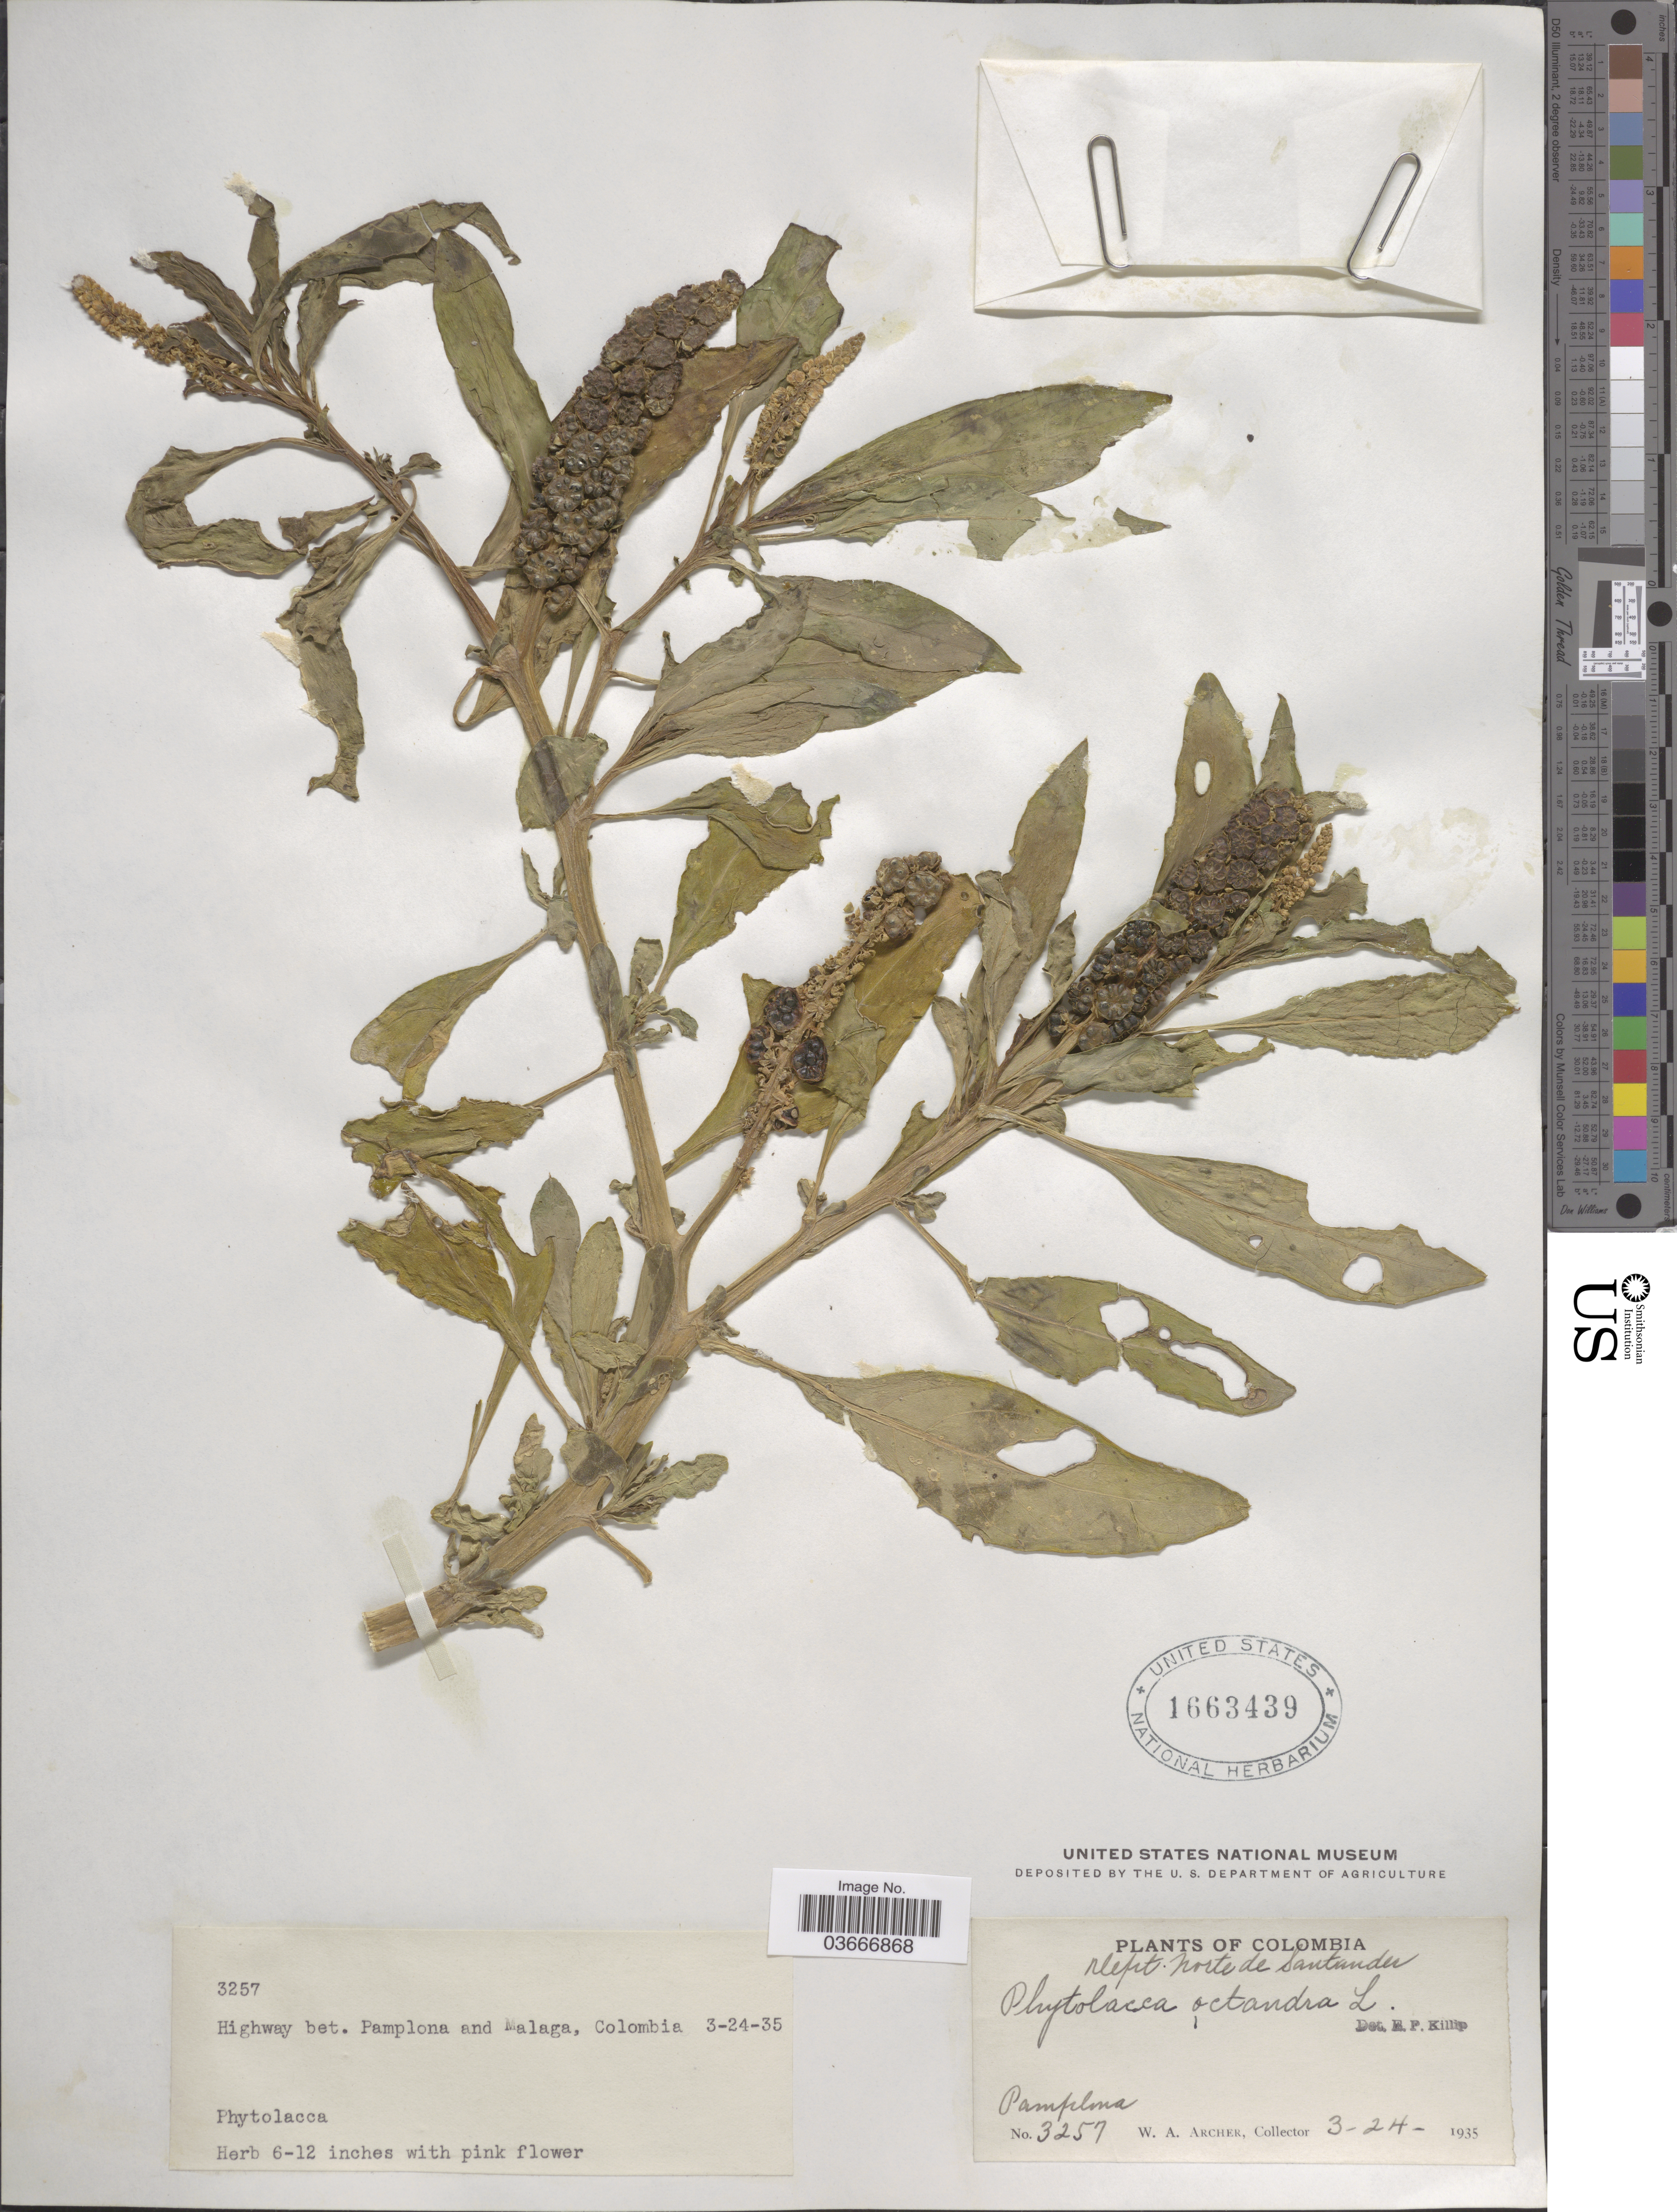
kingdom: Plantae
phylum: Tracheophyta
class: Magnoliopsida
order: Caryophyllales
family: Phytolaccaceae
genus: Phytolacca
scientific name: Phytolacca icosandra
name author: L.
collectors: W. Archer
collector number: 3257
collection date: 1935-03-24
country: Colombia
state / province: Norte de Santander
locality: Dept. Norte de Santander. Pamplona. Highway bet. Pamplona and Malaga.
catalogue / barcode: US 1663439